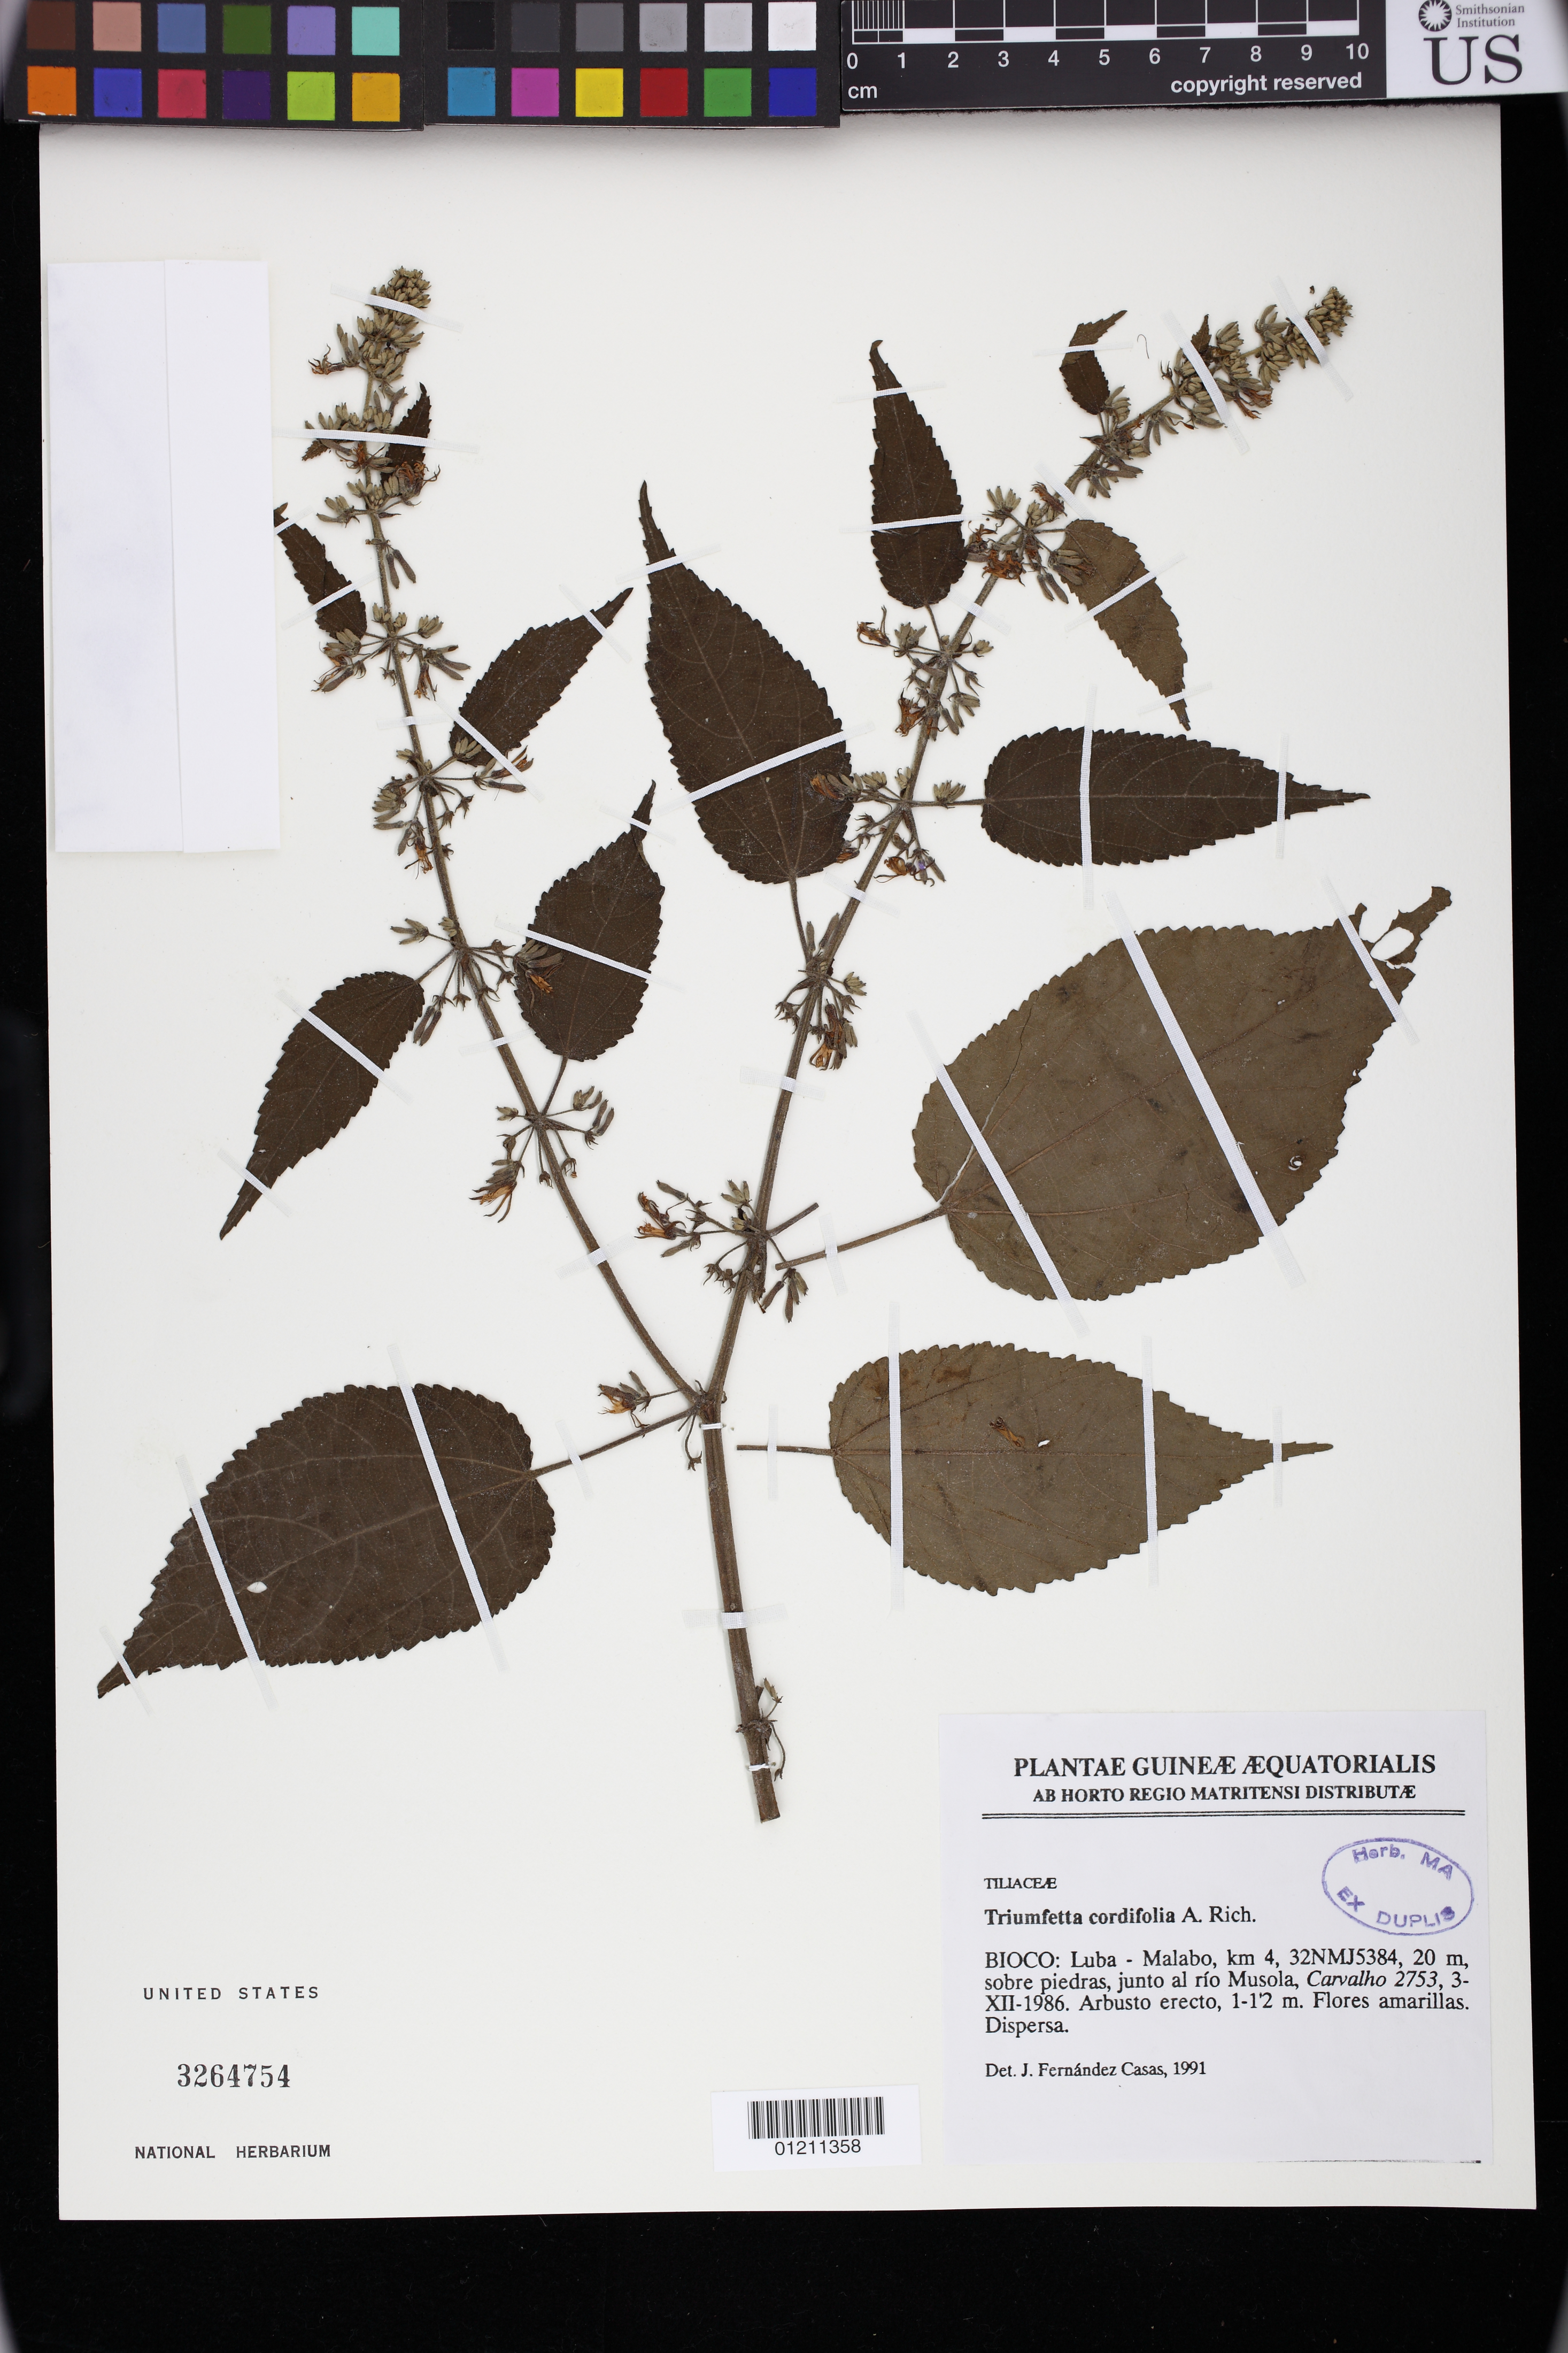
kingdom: Plantae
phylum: Tracheophyta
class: Magnoliopsida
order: Malvales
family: Malvaceae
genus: Triumfetta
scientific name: Triumfetta cordifolia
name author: A. Rich.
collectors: M. F. Carvalho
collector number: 2753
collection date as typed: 12 Mar 1986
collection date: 1986-03-12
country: Equatorial Guinea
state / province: Bioko Sur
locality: Bioco: Luba - Malabo, km 4, 32NMJ5384, 20 m, sobre piedras, junto al rio Musola.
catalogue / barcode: US 3264754